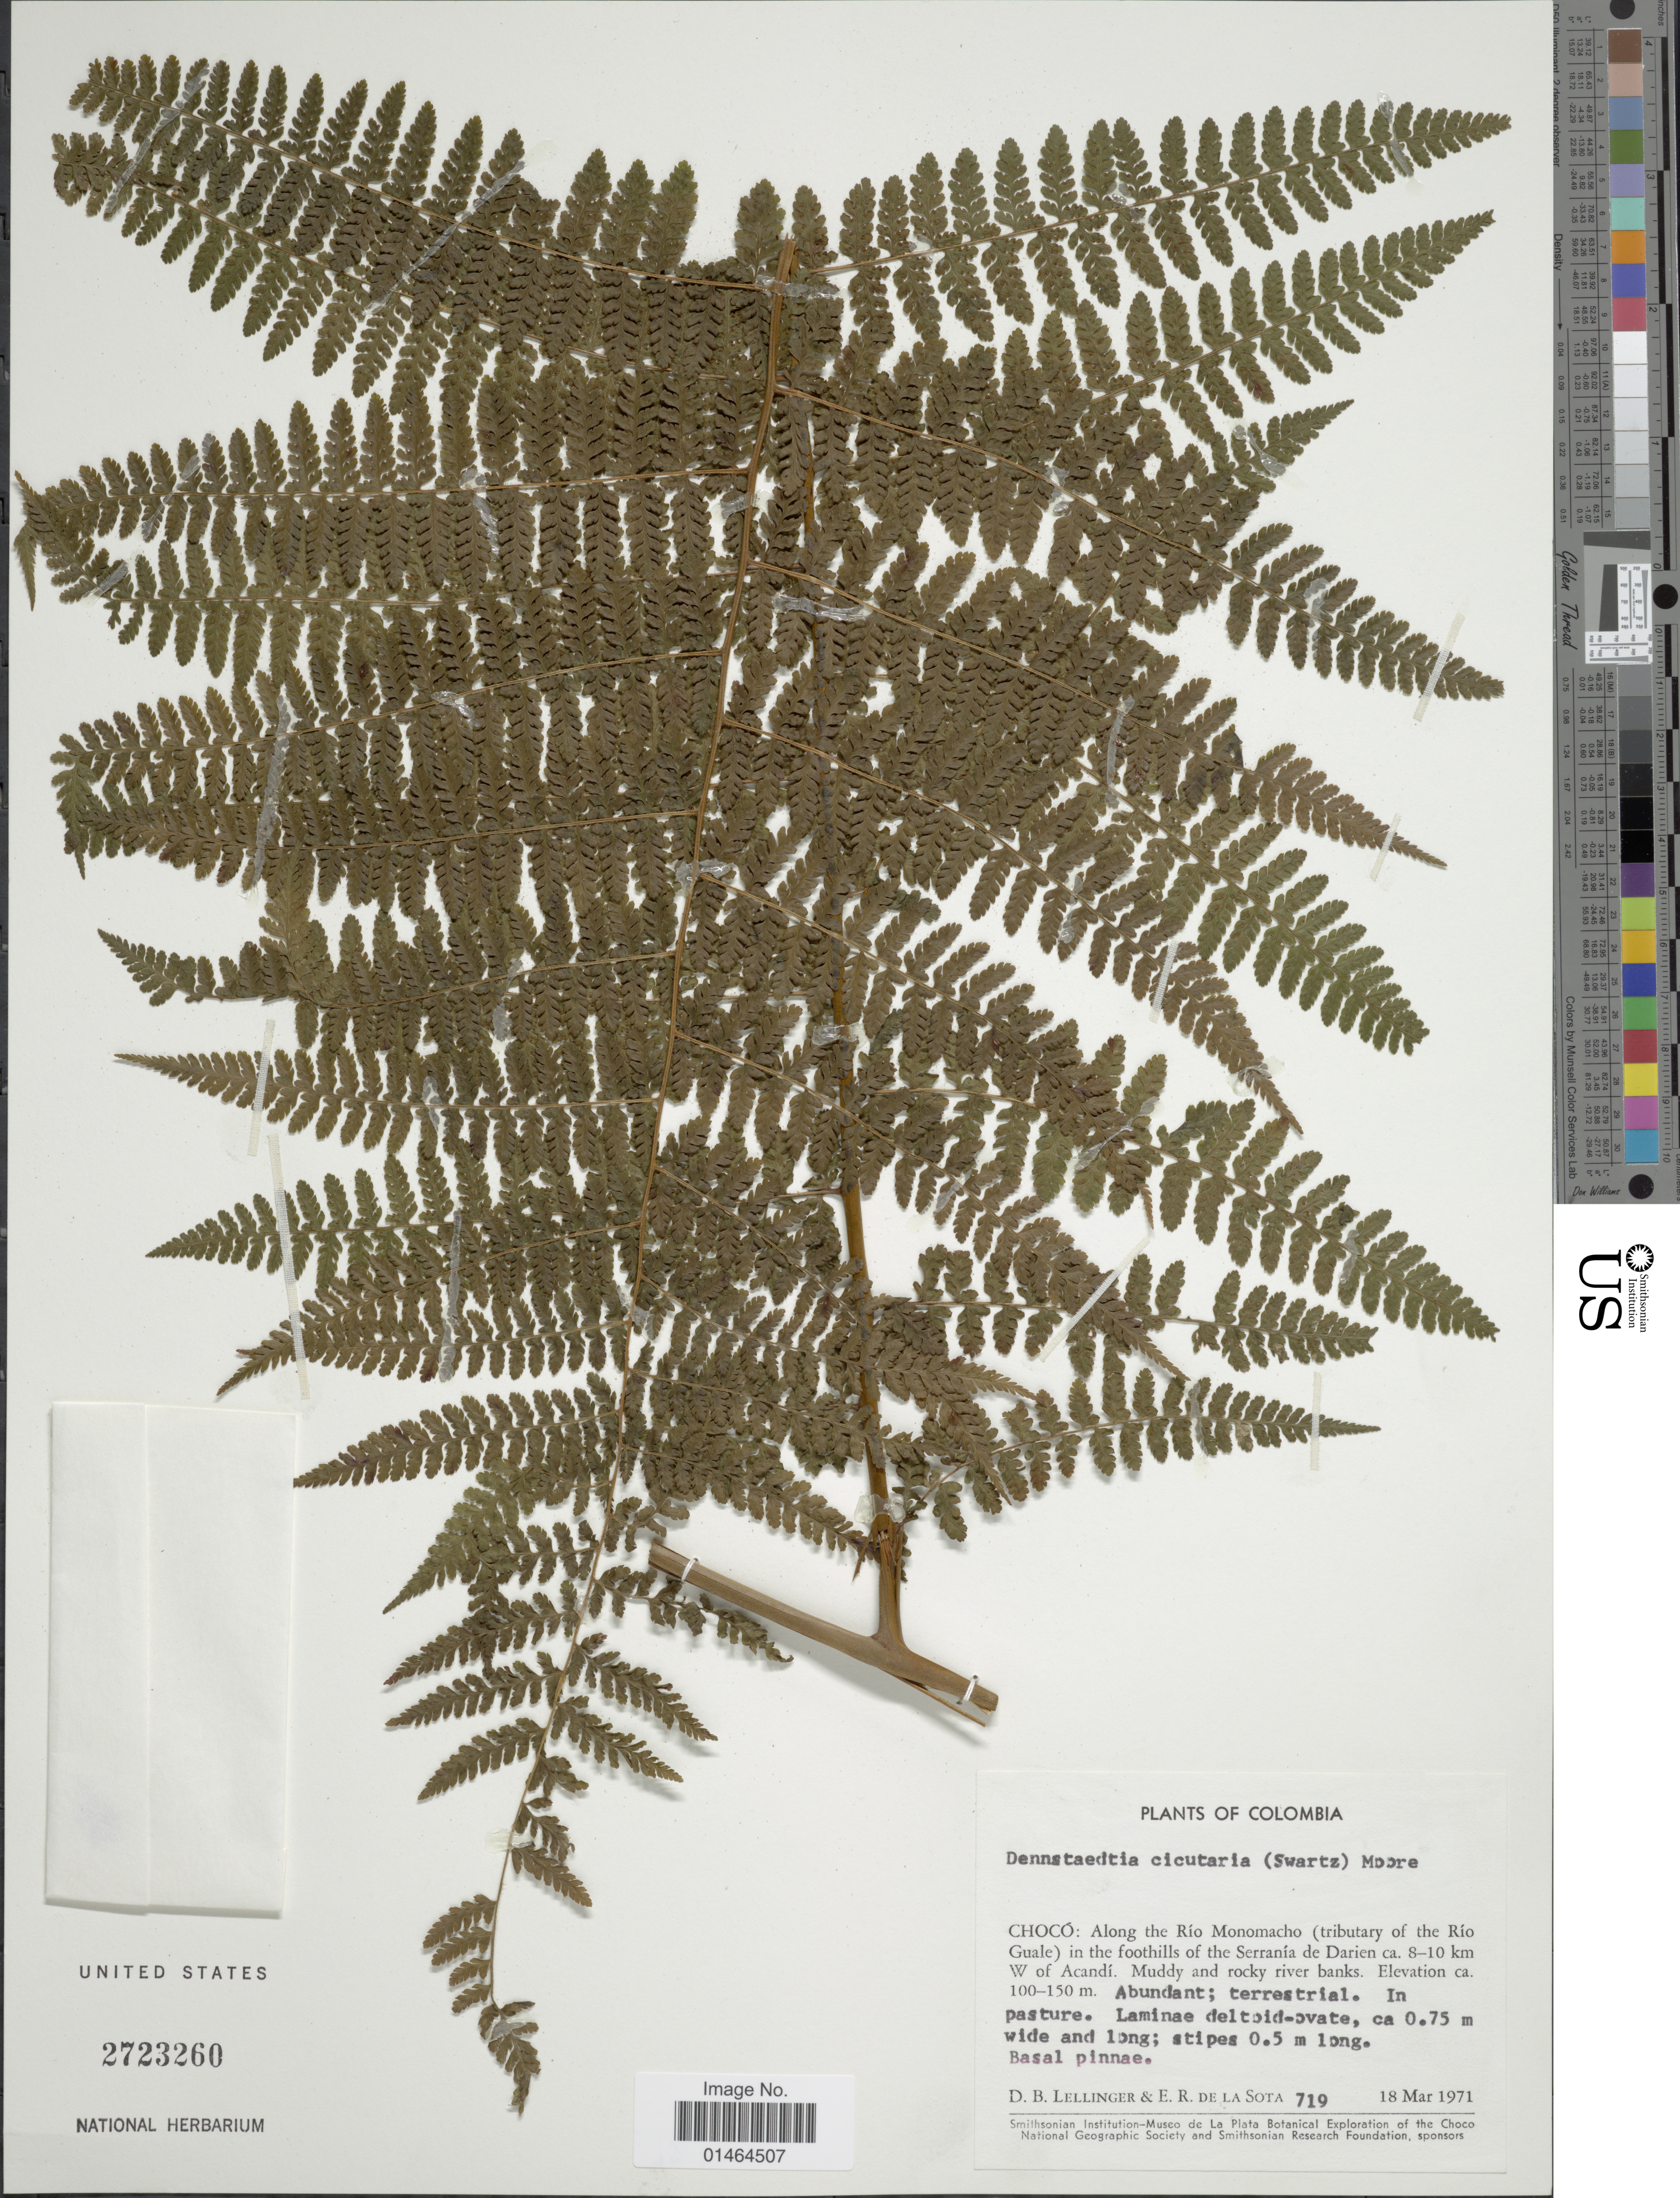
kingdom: Plantae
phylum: Tracheophyta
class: Polypodiopsida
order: Polypodiales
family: Dennstaedtiaceae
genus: Dennstaedtia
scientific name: Dennstaedtia cicutaria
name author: (Sw.) T. Moore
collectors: D. B. Lellinger & E. R. de la Sota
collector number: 719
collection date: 1971-03-18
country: Colombia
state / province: Chocó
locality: Along the Río Monomacho (tributary of the Río Guale) in the foothills of the Serranía de Darien ca. 8-10 km W of Acandí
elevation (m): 100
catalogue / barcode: US 2723260